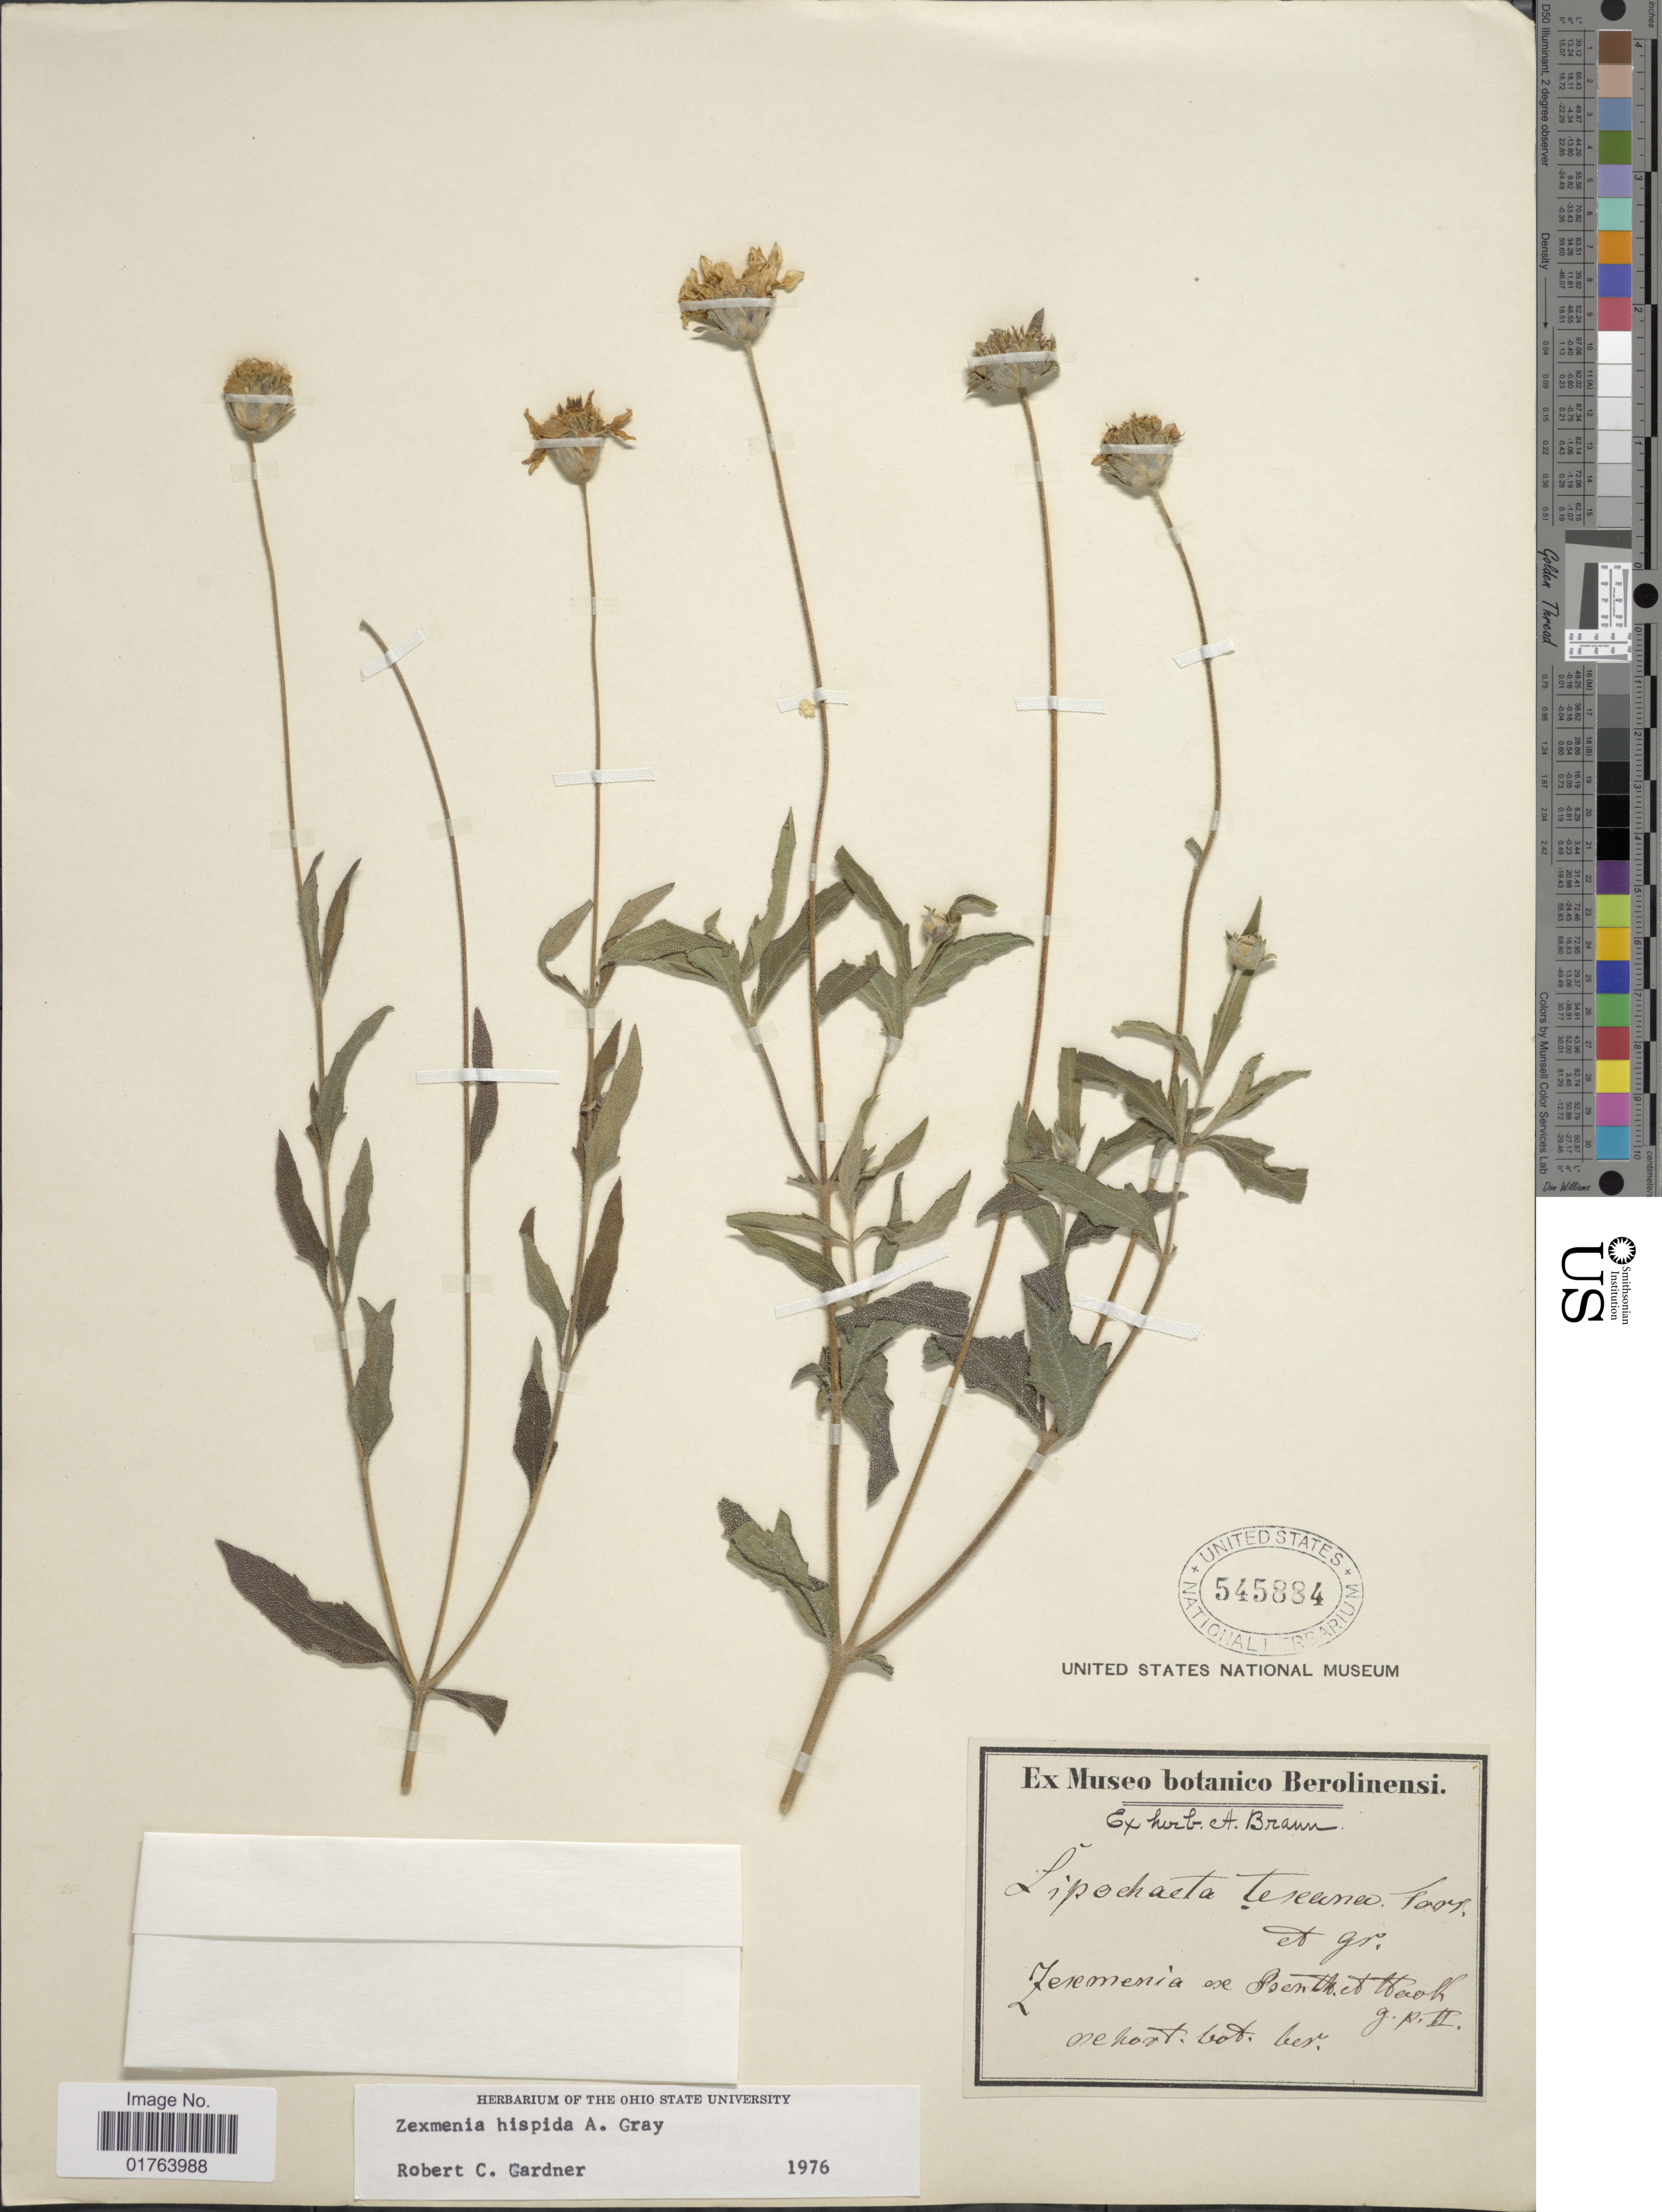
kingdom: Plantae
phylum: Tracheophyta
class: Magnoliopsida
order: Asterales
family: Asteraceae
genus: Wedelia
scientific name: Wedelia acapulcensis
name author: Kunth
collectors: ex herb. A. Braun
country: Germany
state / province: Berlin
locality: Zexmenia ex Asent et Uaoh [interpreted] [unsure placement]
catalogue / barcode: US 545884